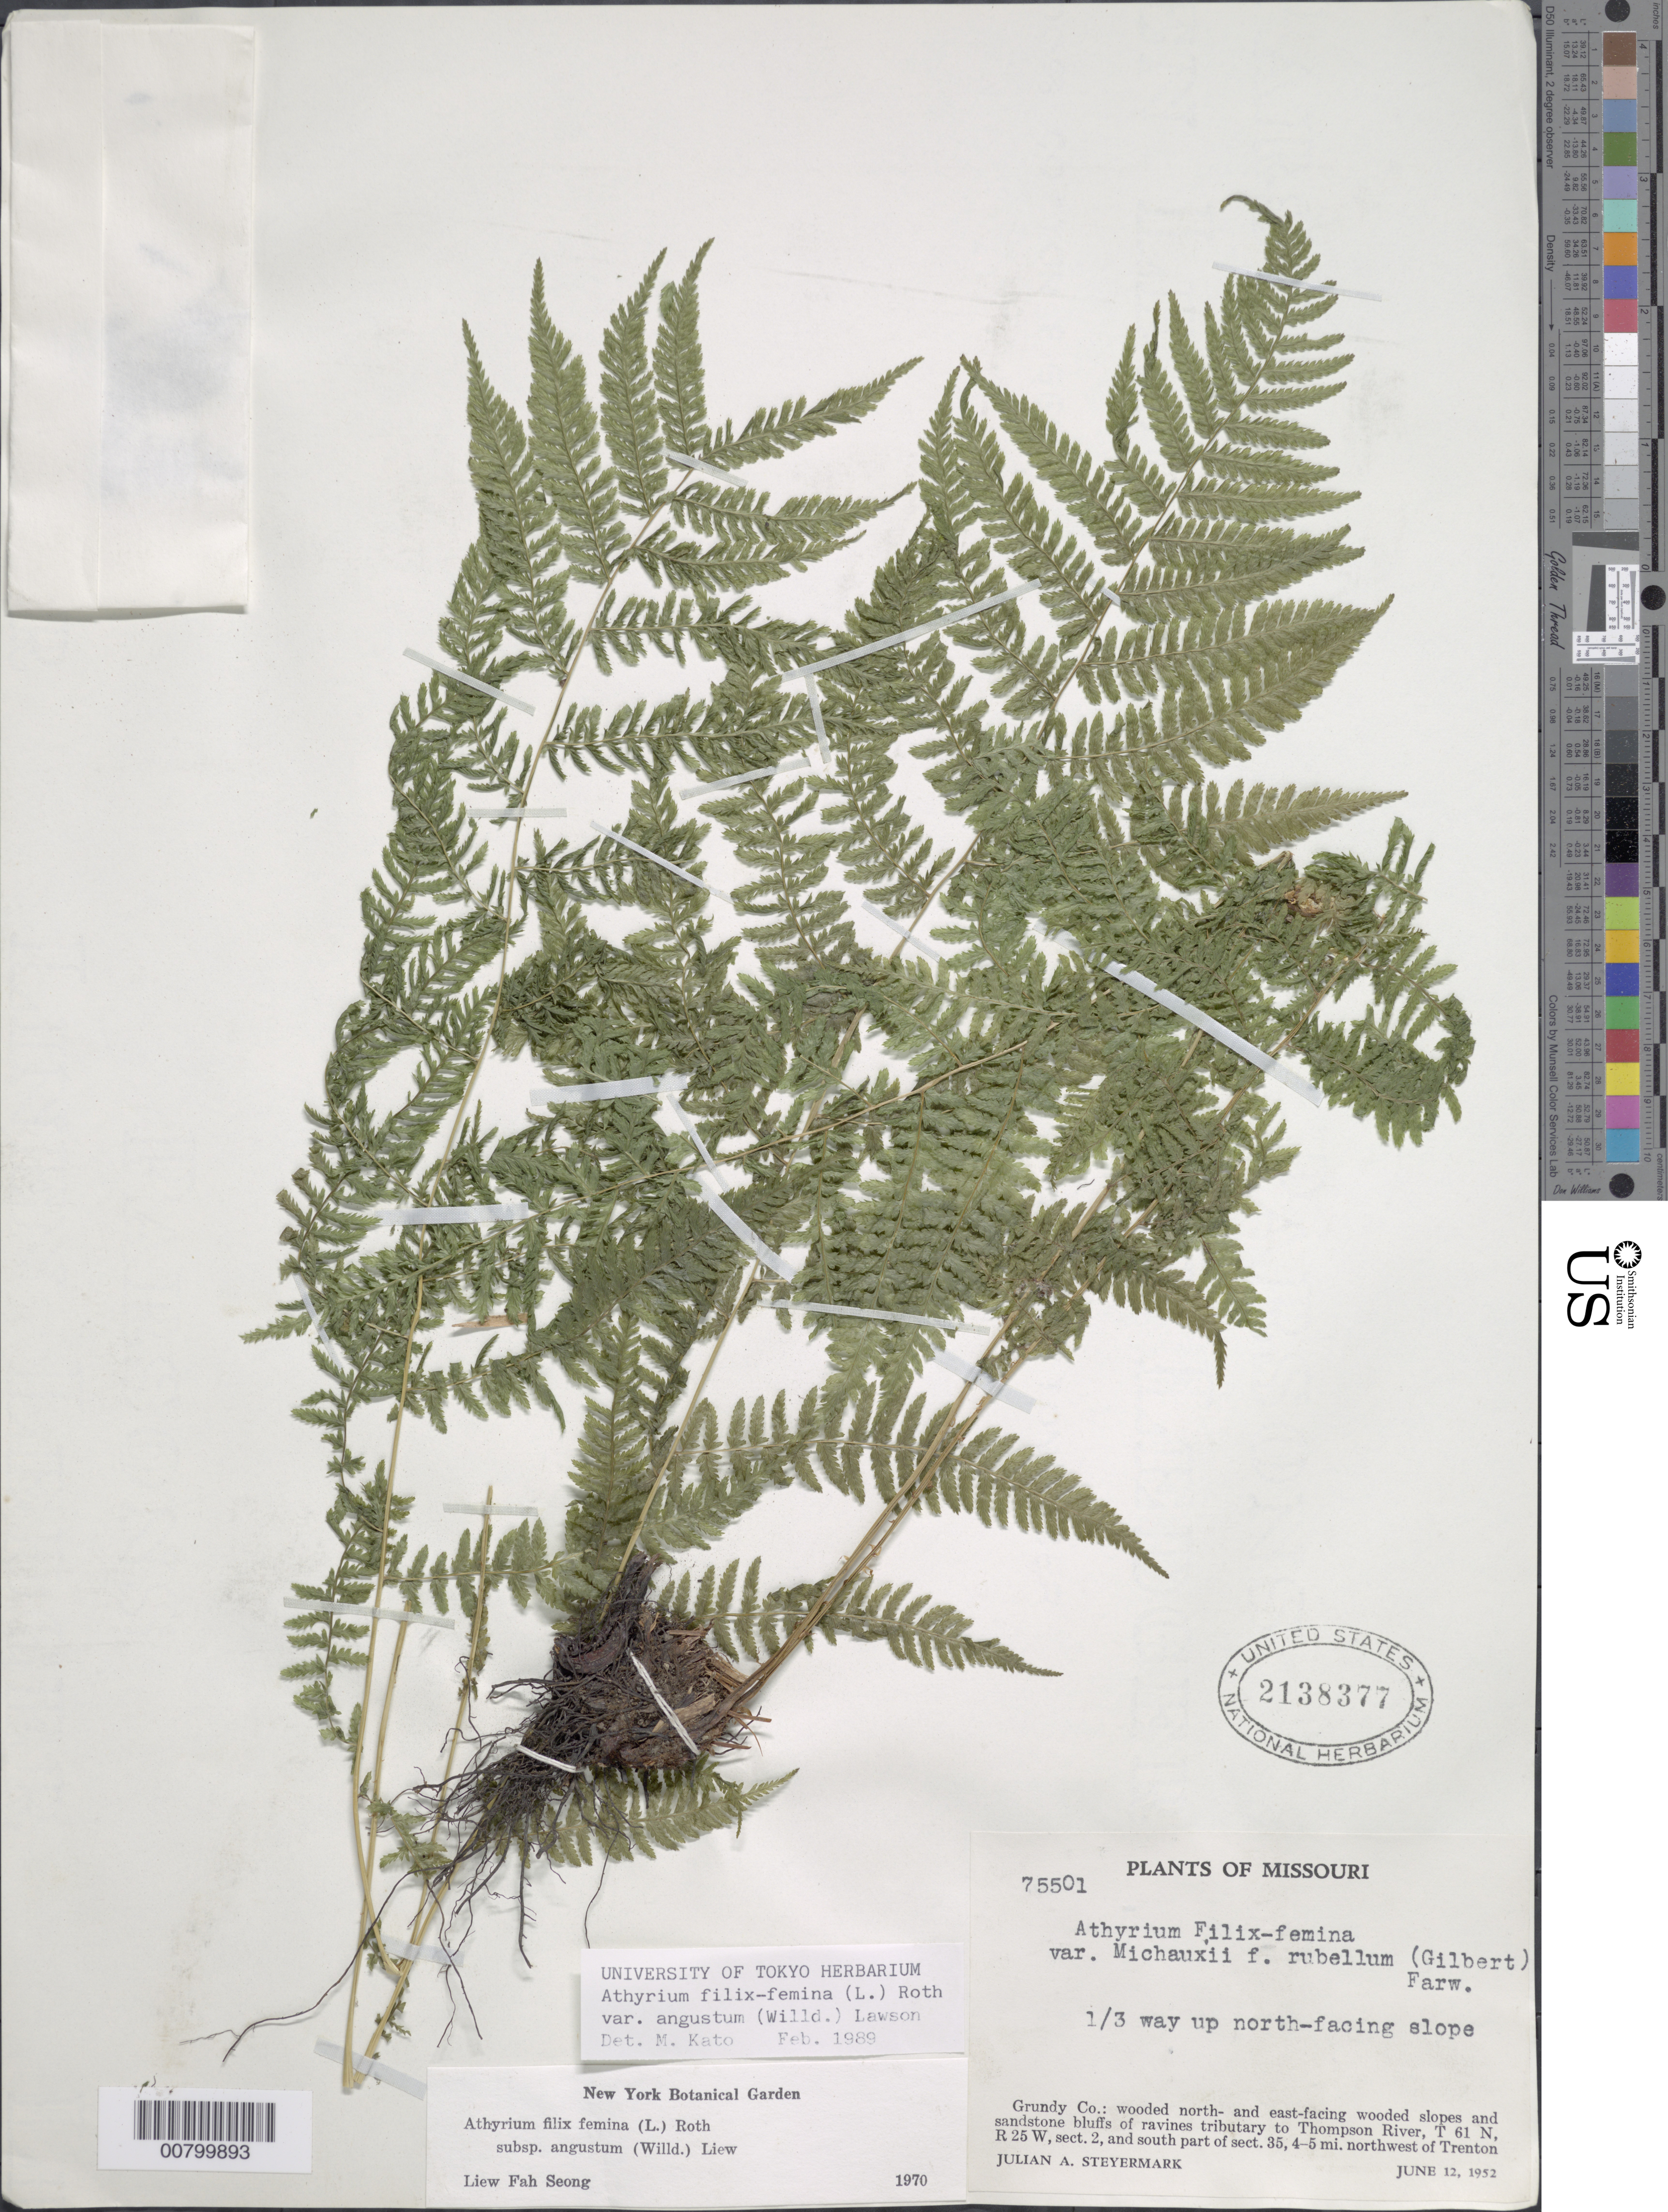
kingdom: Plantae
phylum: Tracheophyta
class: Polypodiopsida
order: Polypodiales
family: Athyriaceae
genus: Athyrium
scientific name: Athyrium filix-femina subsp. angustatum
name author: (Willd.) R.T. Clausen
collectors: J. Steyermark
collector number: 75501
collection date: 1952-06-12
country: United States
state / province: Missouri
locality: Grundy Co.: wooded north- and east-facing wooded slopes and sandstone bluffs of ravines tributary to Thomspon River, T61N, R25W, sect. 2, and south part of sect. 35, 4-5 mi. northwest of Trenton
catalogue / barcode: US 2138377